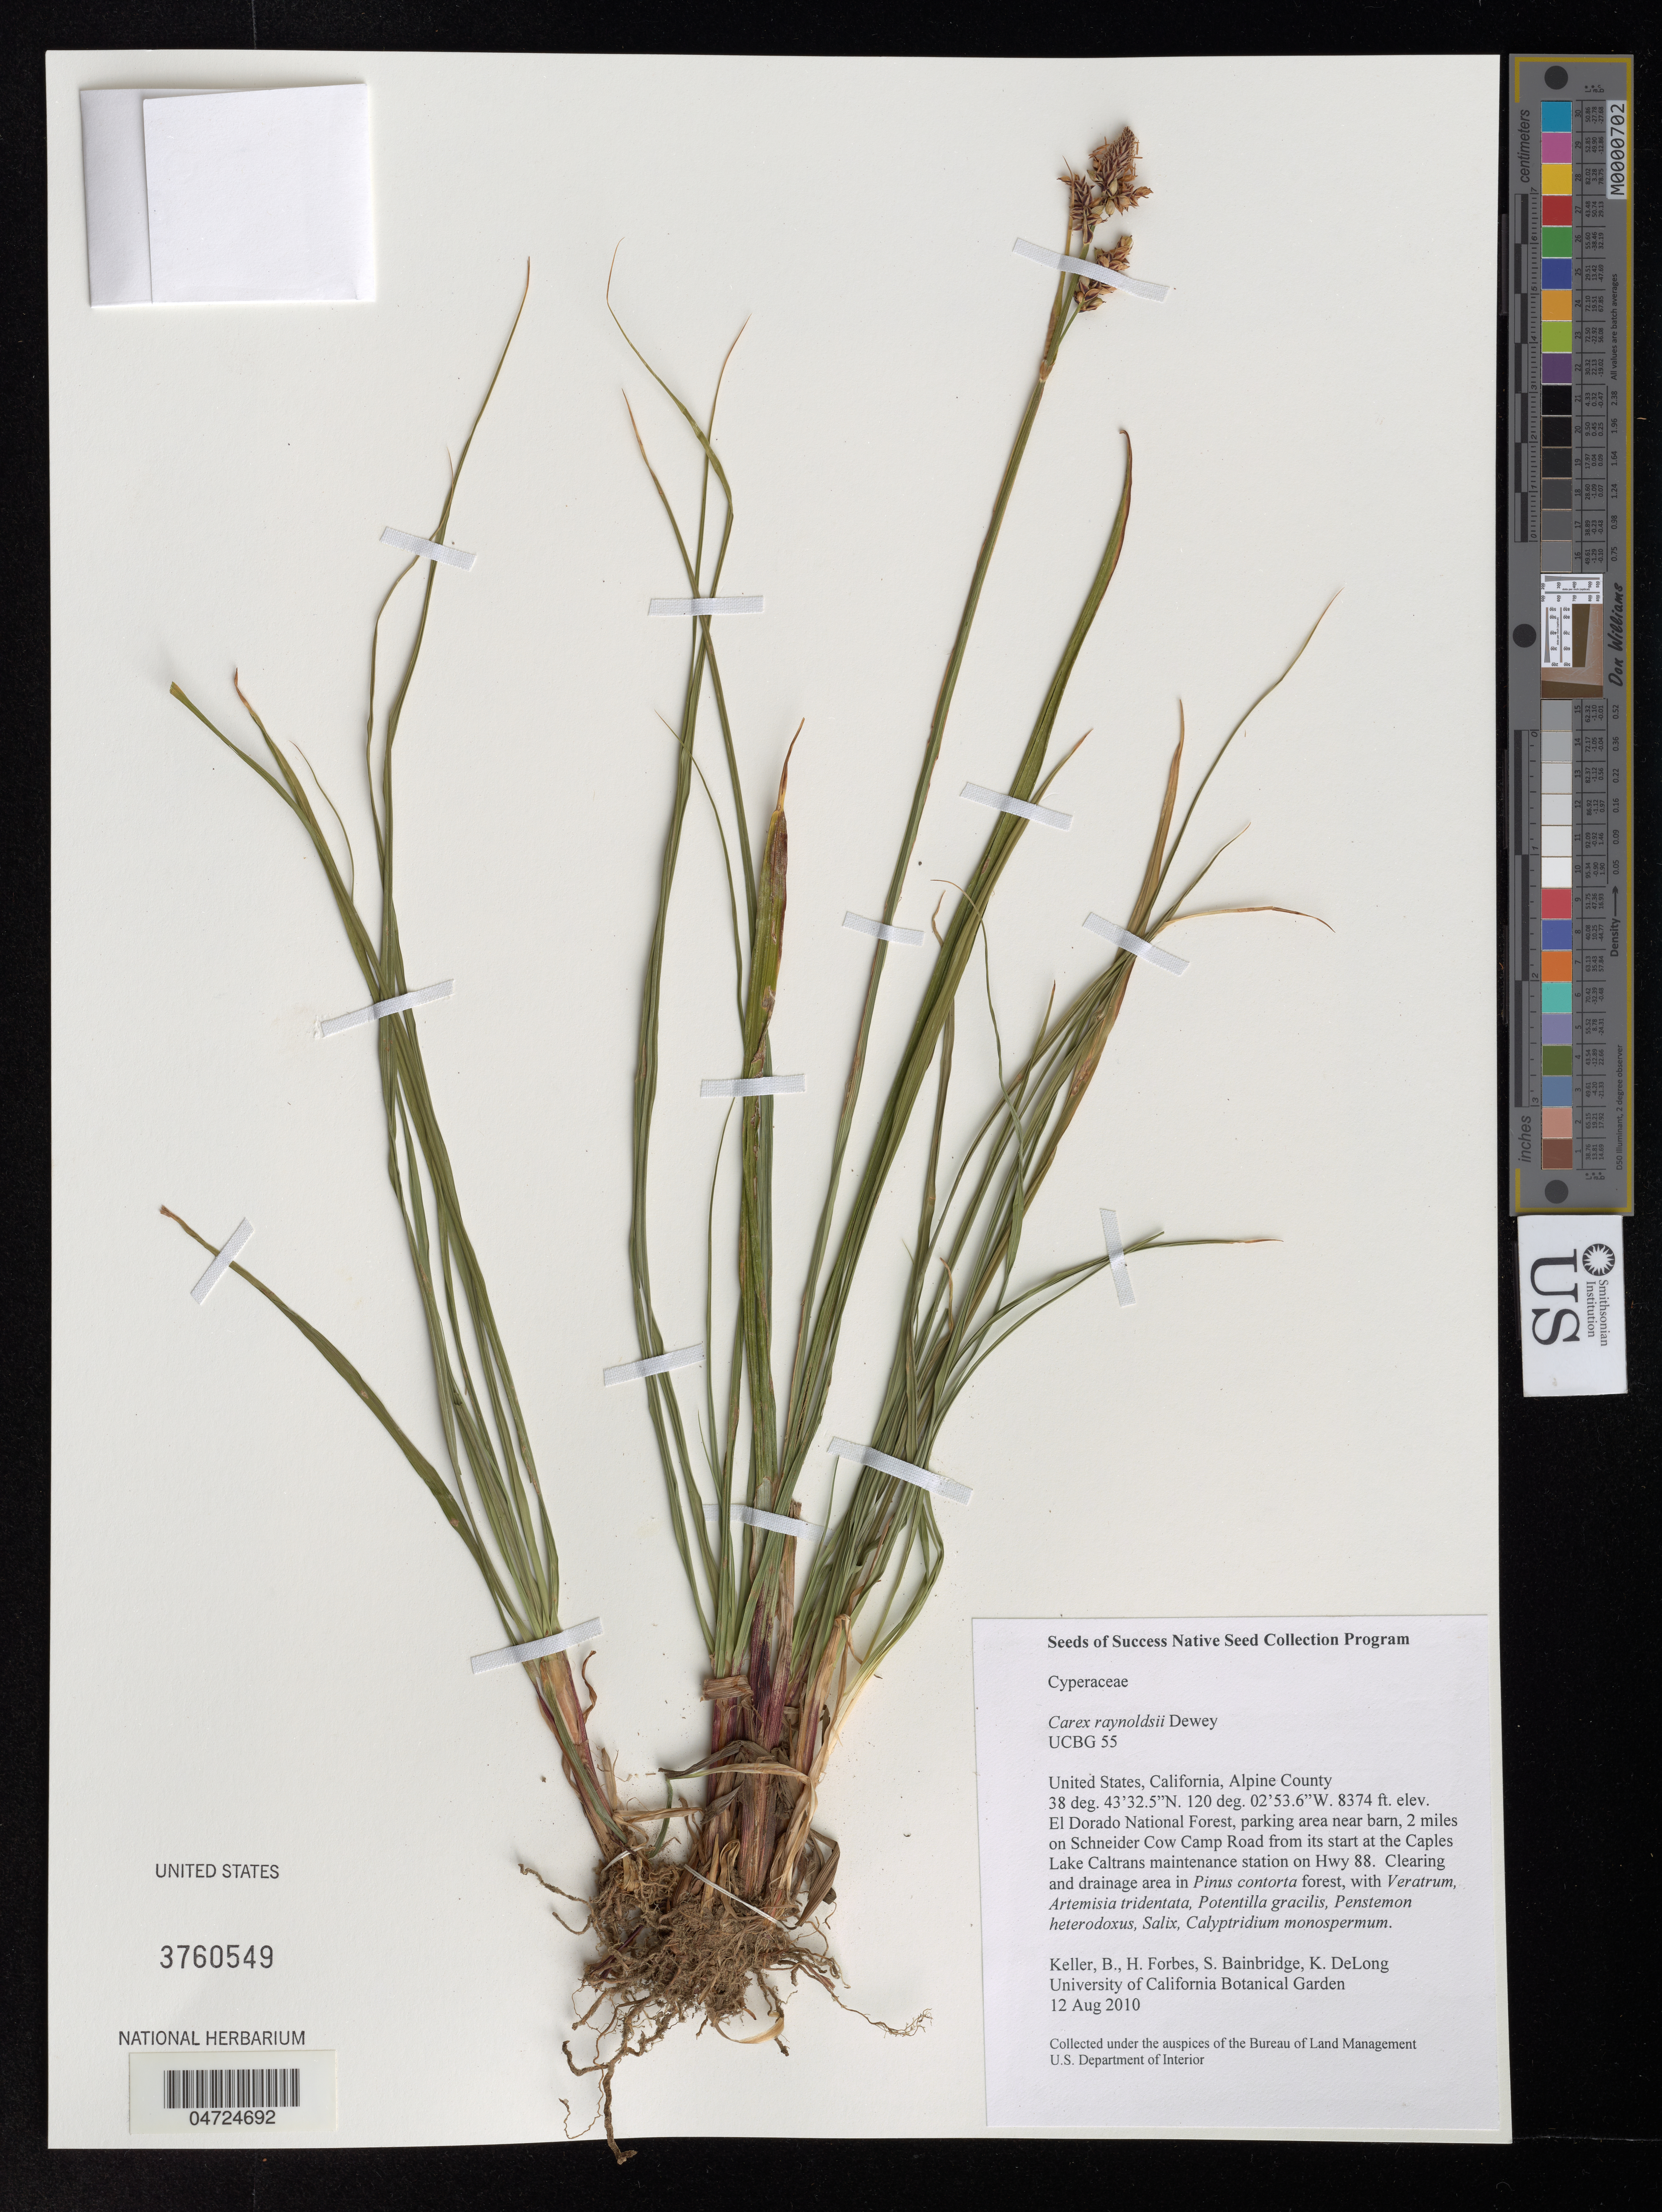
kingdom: Plantae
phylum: Tracheophyta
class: Liliopsida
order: Poales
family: Cyperaceae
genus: Carex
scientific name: Carex raynoldsii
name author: Dewey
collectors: B. Keller, H. Forbes & S. Bainbridge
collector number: UCBG 55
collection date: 2010-08-12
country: United States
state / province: California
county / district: Alpine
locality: Alpine County. El Dorado National Forest, parking area near barn, 2 miles on Schneider Cow Camp Road from its start at the Caples Lake Caltrans maintenance station on Hwy 88.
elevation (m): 2552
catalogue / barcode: US 3760549